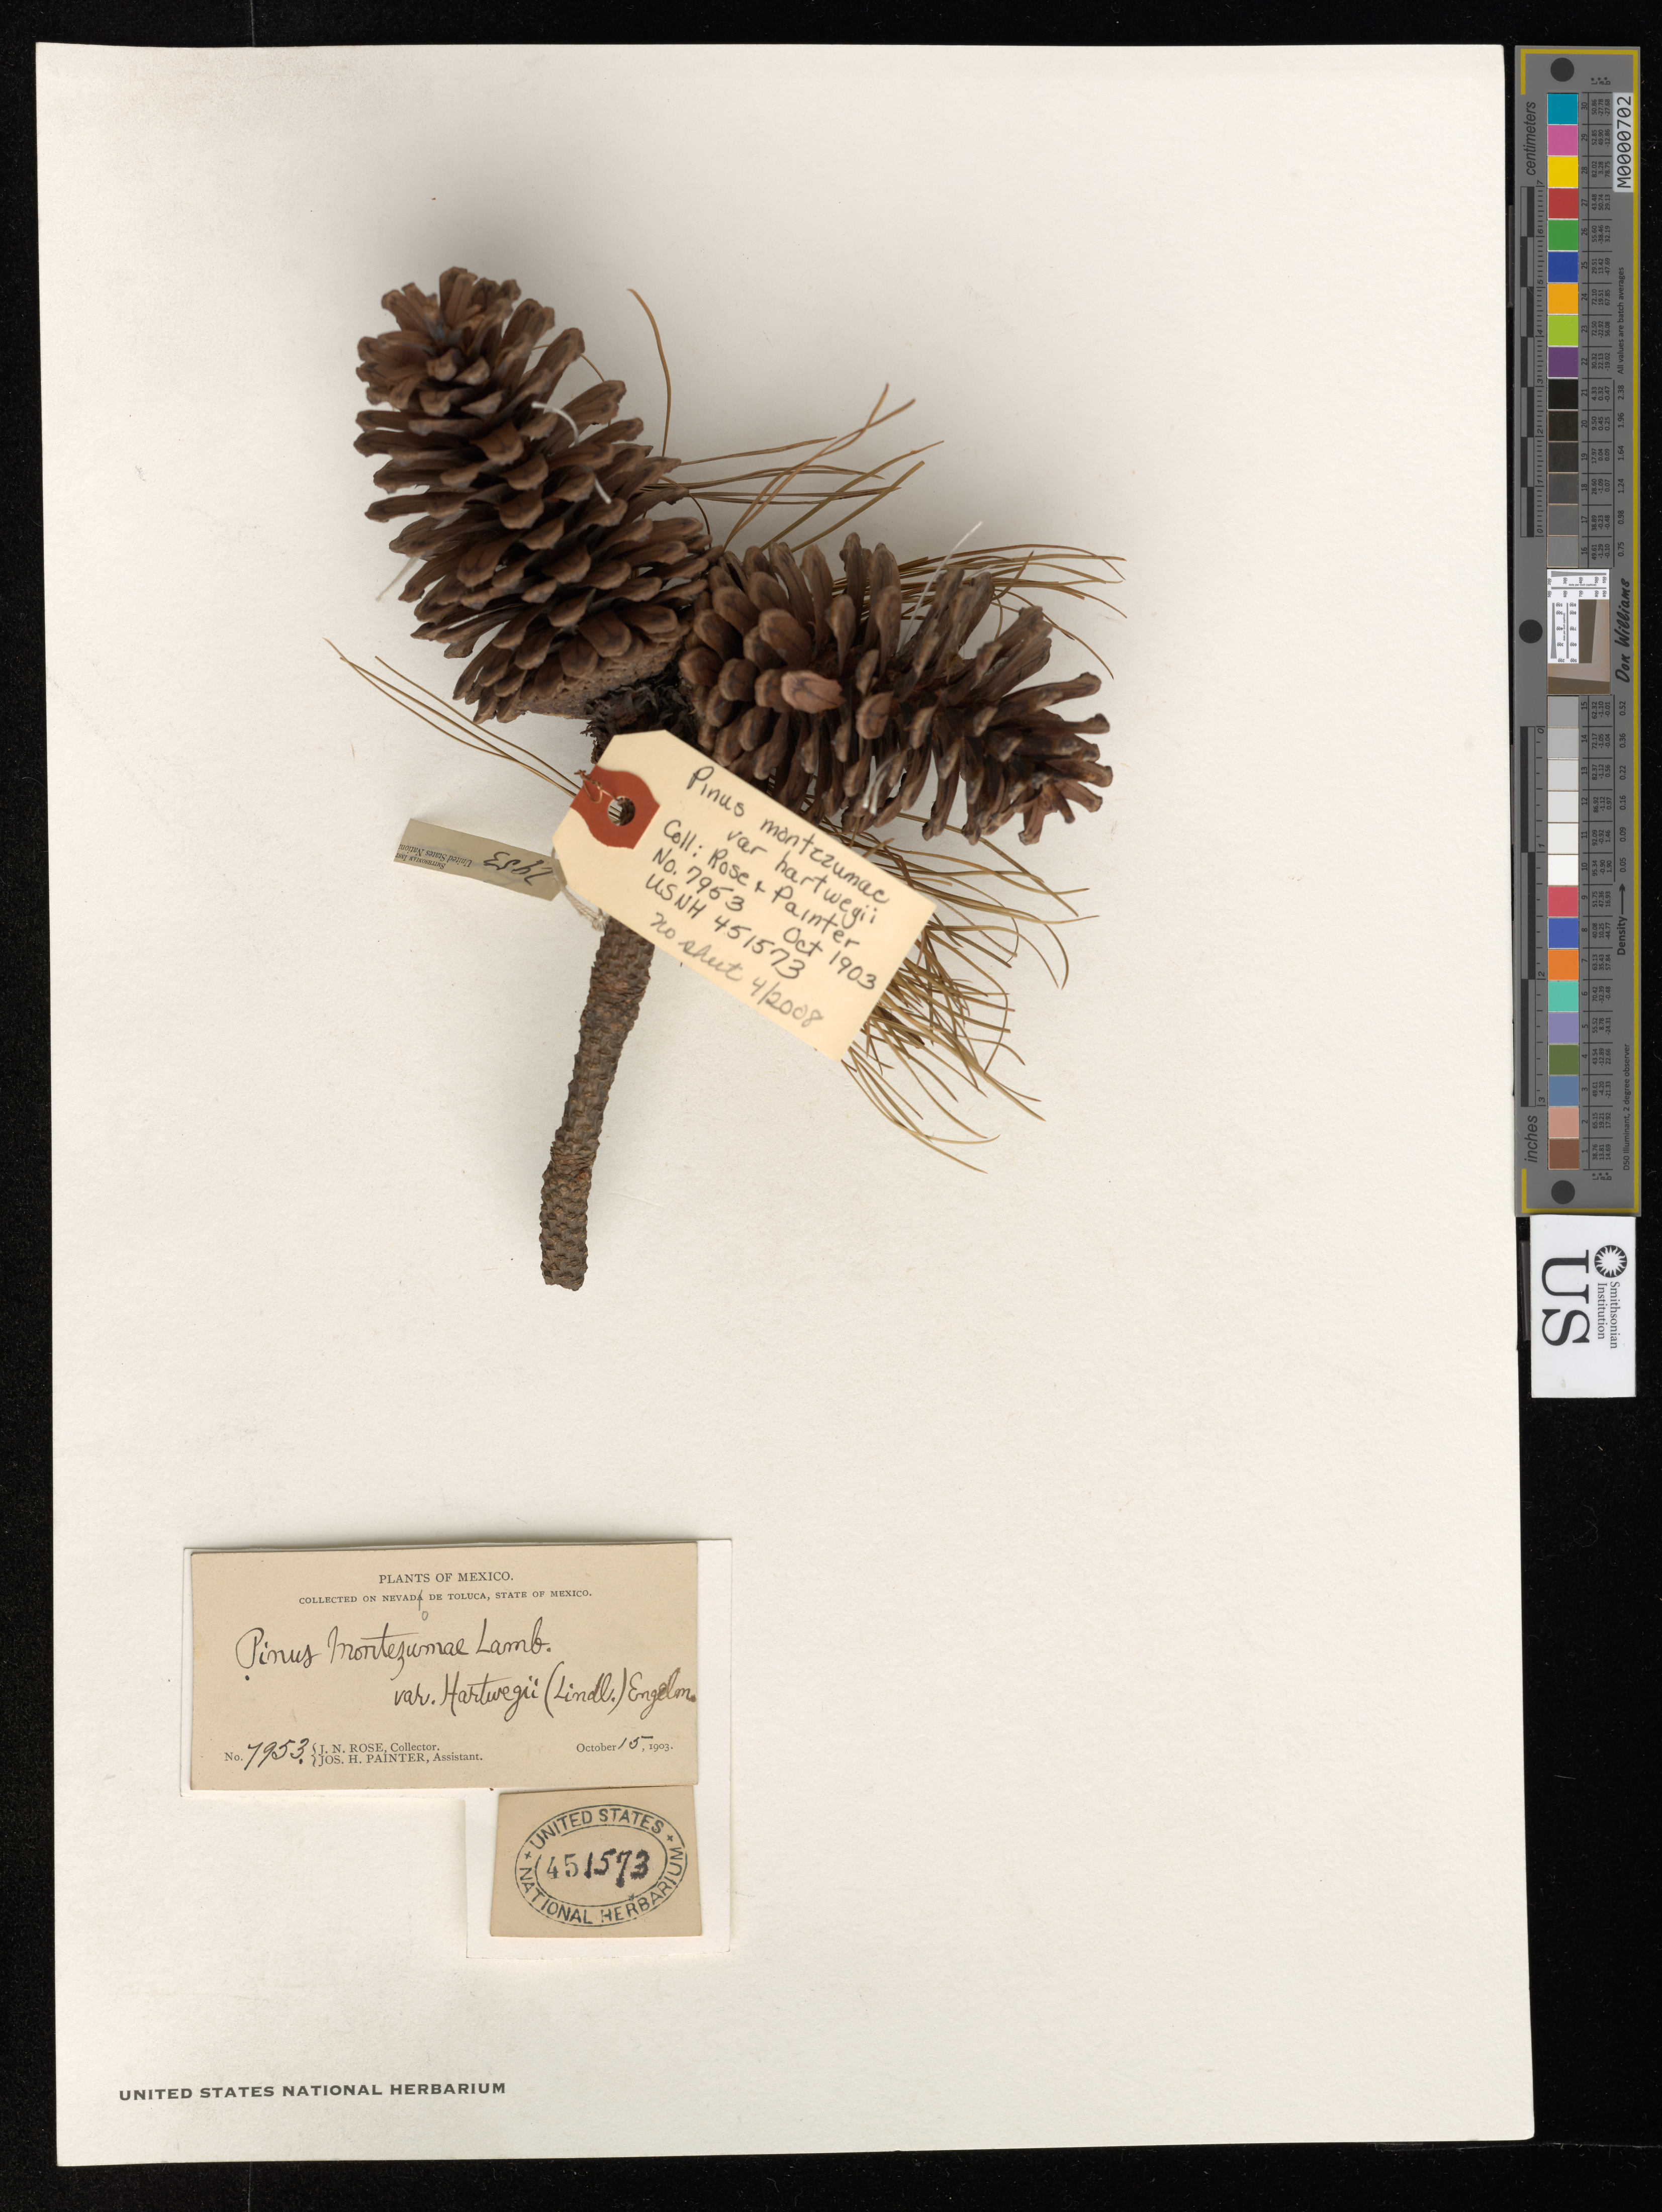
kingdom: Plantae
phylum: Tracheophyta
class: Pinopsida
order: Pinales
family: Pinaceae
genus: Pinus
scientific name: Pinus montezumae var. hartwegii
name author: (Lindl.) Shaw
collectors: J. N. Rose & J. H. Painter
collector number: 7953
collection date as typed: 15 Oct 1903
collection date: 1903-10-15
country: Mexico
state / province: México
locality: Nevado de Toluca.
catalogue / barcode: US 451573